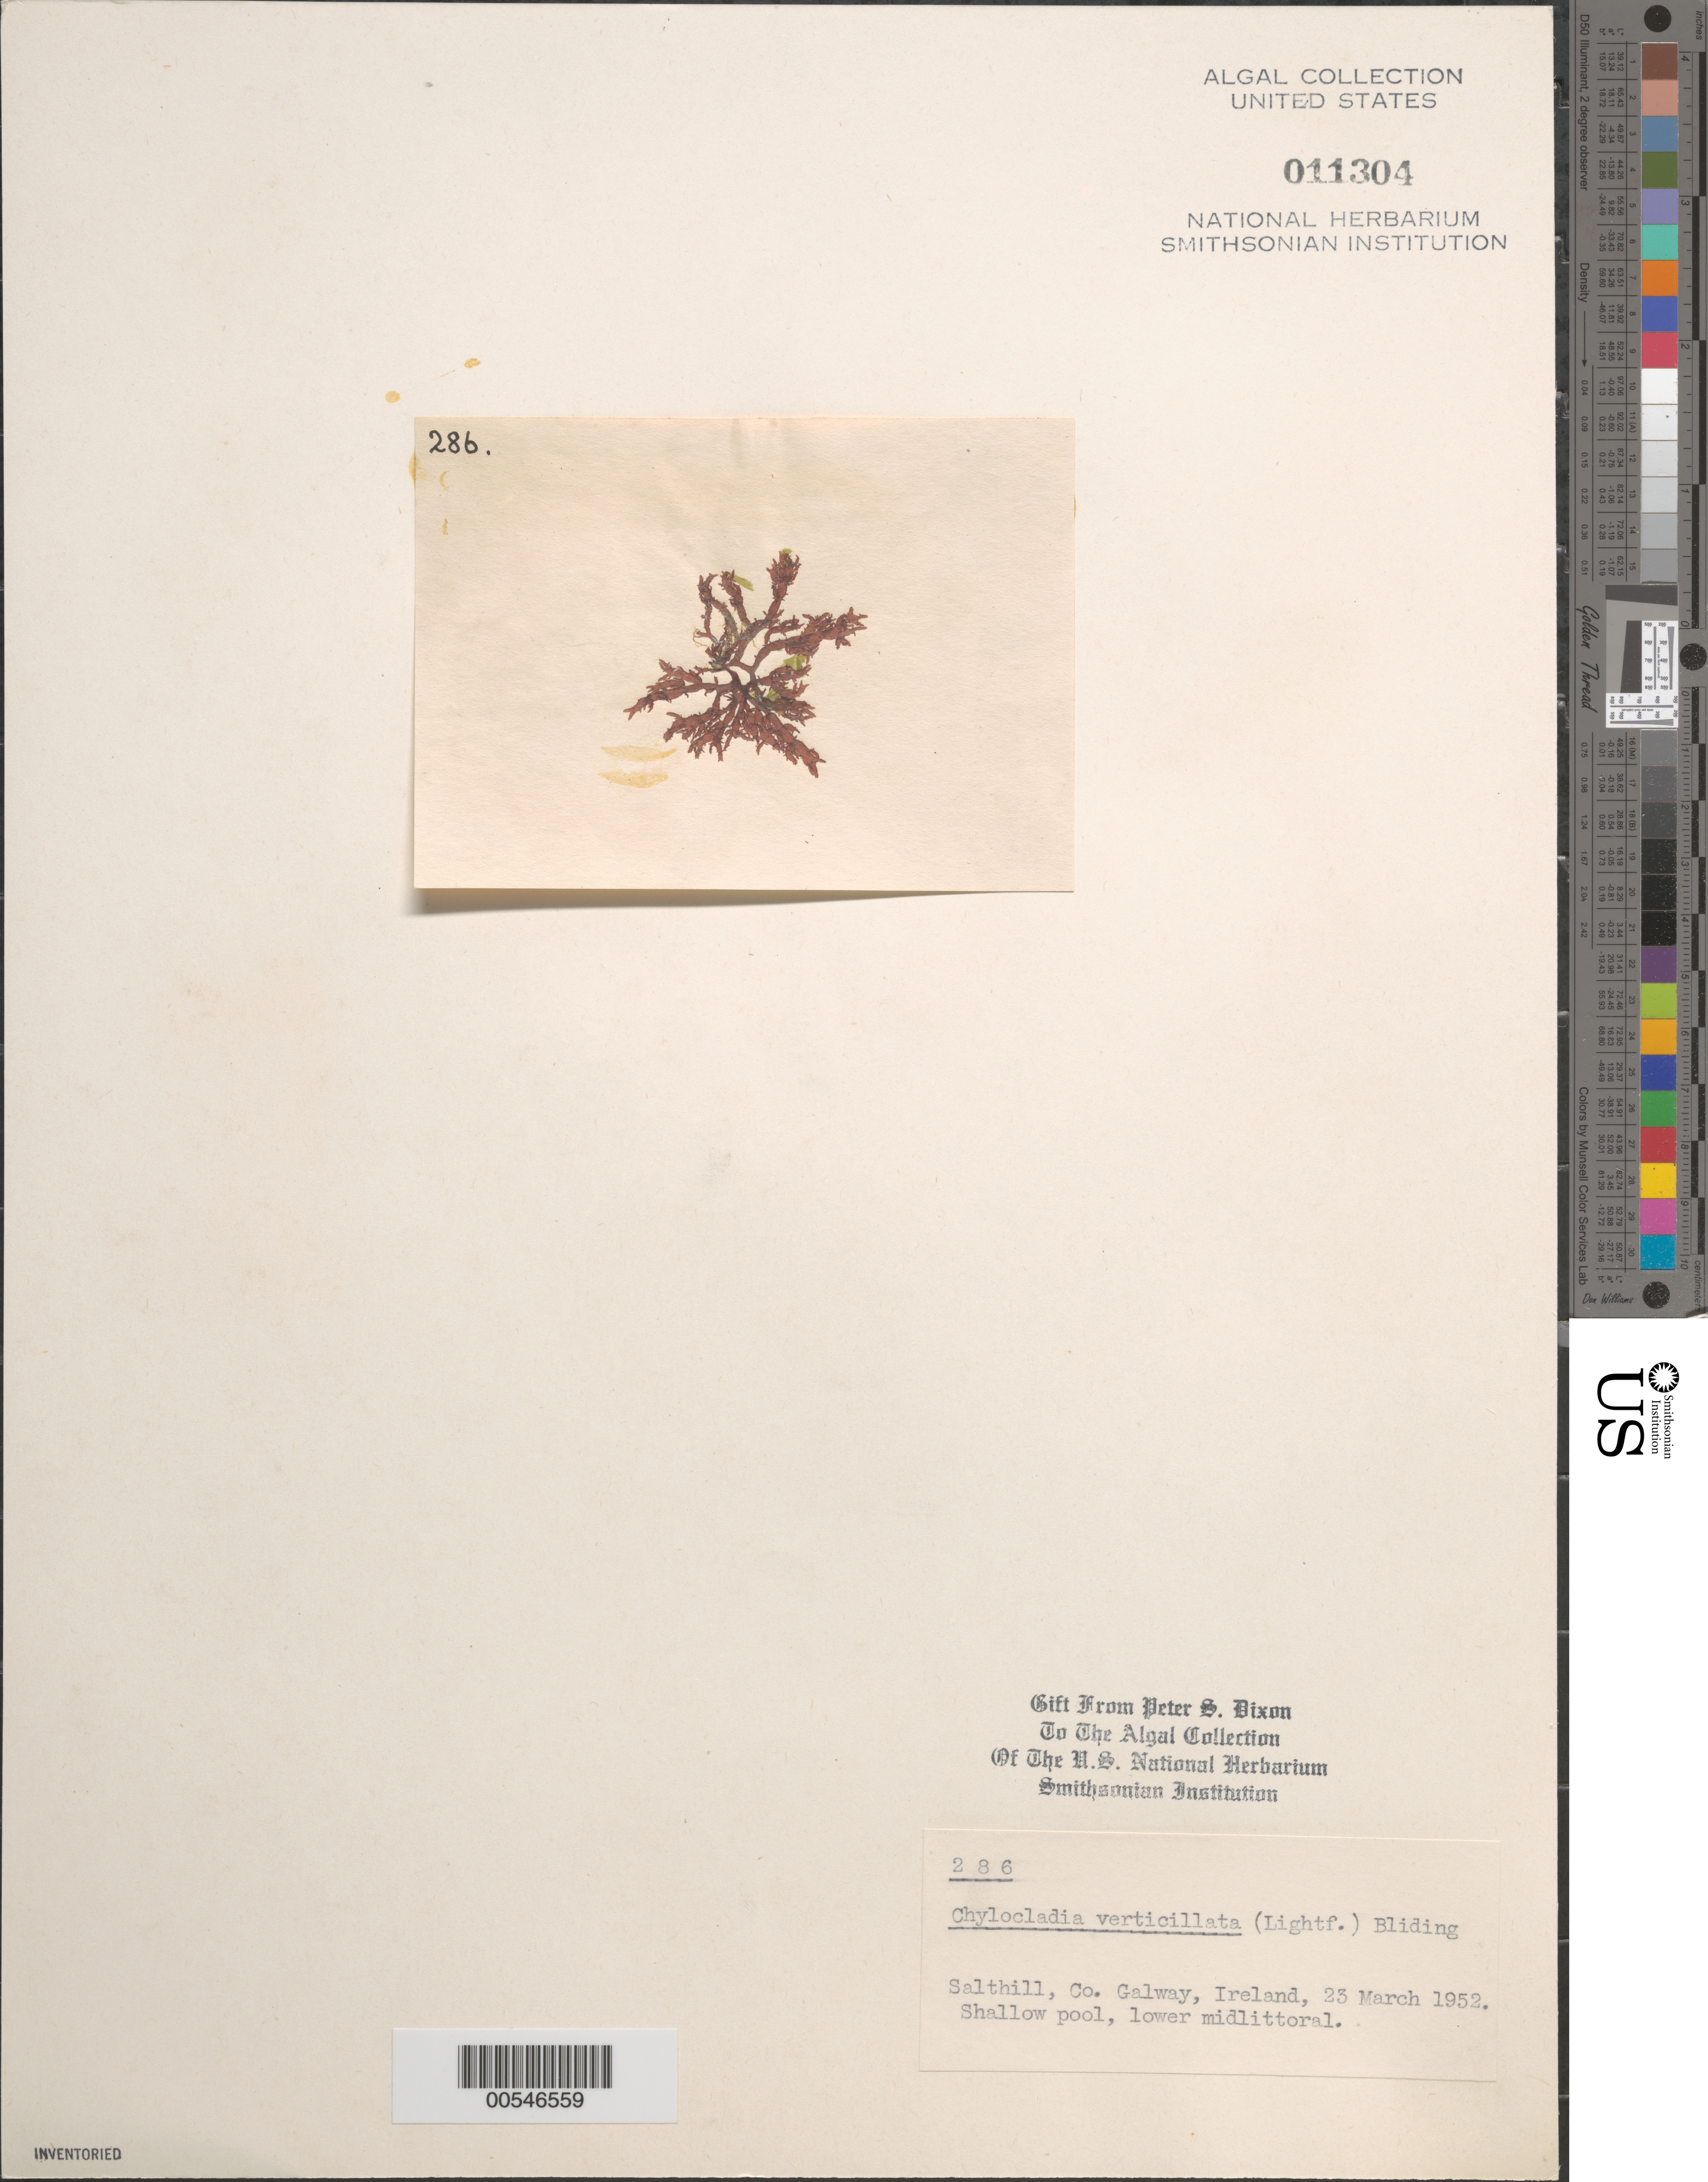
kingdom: Plantae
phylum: Rhodophyta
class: Florideophyceae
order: Rhodymeniales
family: Champiaceae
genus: Chylocladia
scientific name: Chylocladia verticillata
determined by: Dixon, P. S.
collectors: P. S. Dixon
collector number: PSD 286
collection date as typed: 23 Mar 1952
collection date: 1952-03-23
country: Ireland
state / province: Connaught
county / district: Galway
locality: Salthill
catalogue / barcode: US 11304